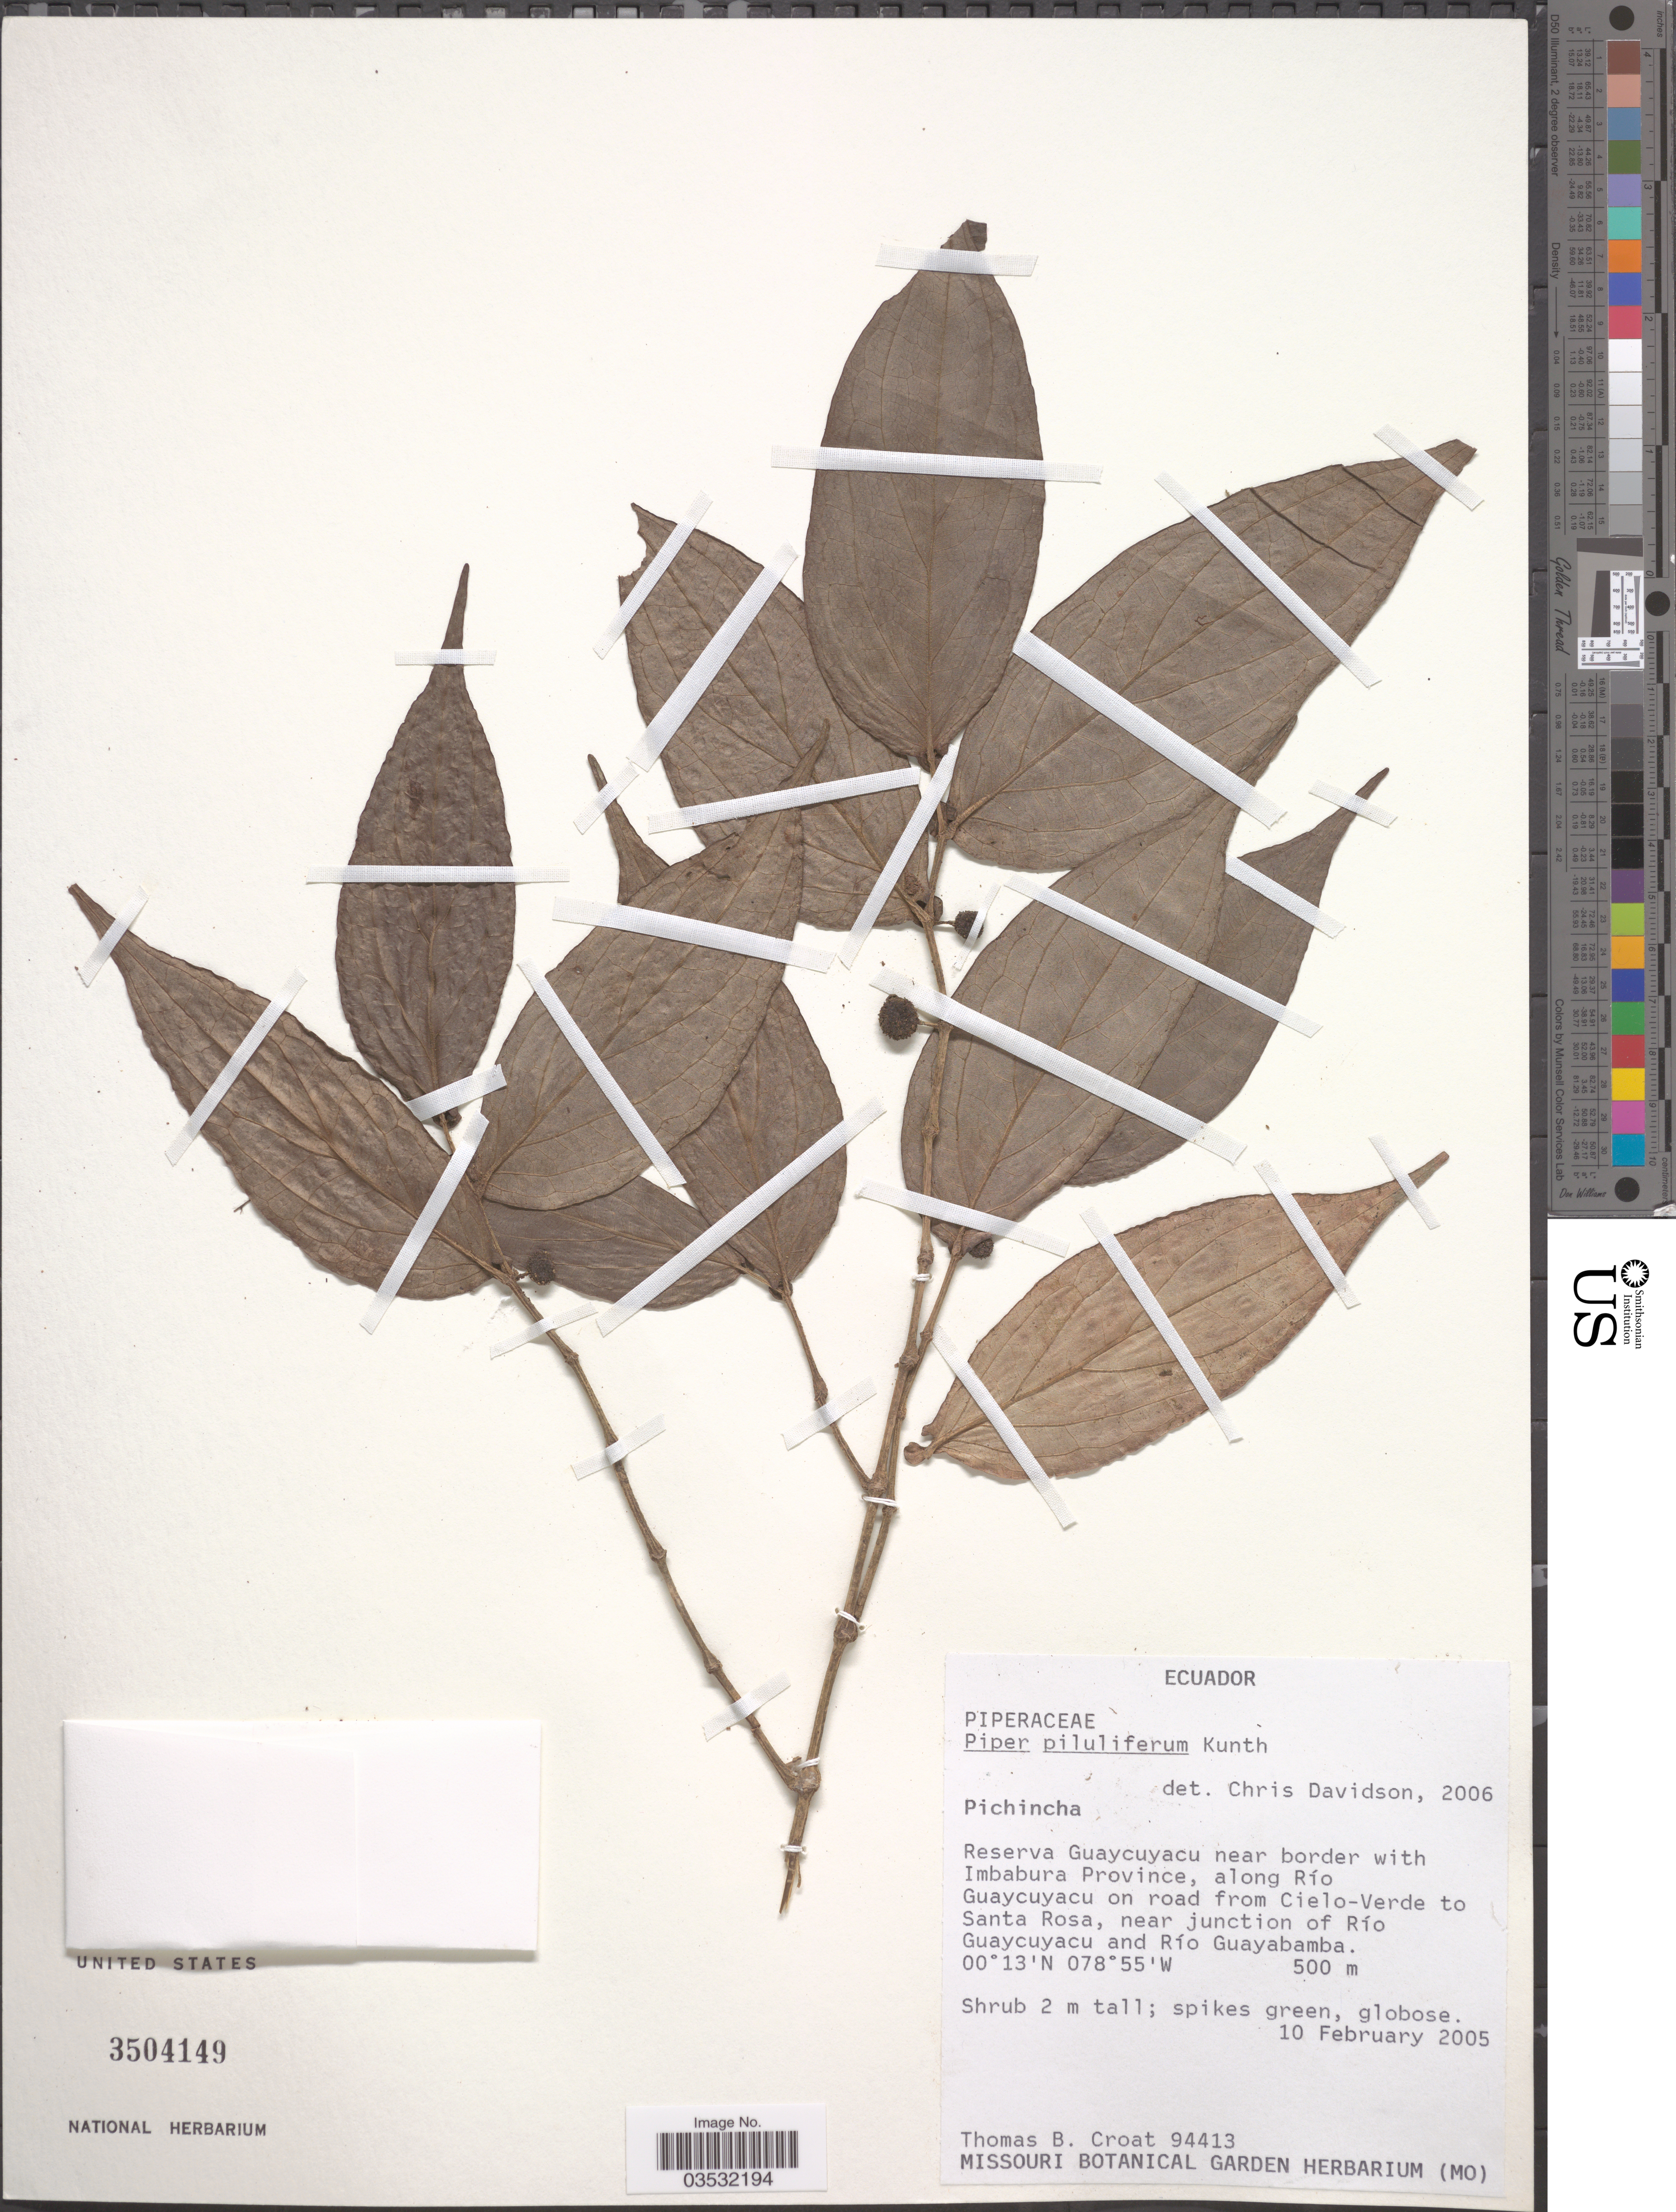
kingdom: Plantae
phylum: Tracheophyta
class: Magnoliopsida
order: Piperales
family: Piperaceae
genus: Piper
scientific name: Piper piluliferum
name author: Kunth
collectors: T. B. Croat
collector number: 94413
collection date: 2005-02-10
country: Ecuador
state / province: Pichincha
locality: Reserva Guaycuyacu near border with Imbabura Province, along Río Guaycuyacu on road from Cielo-Verde to Santa Rosa, near junction of Río Guaycuyacu and Río Guayabamba.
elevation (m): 500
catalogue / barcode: US 3504149